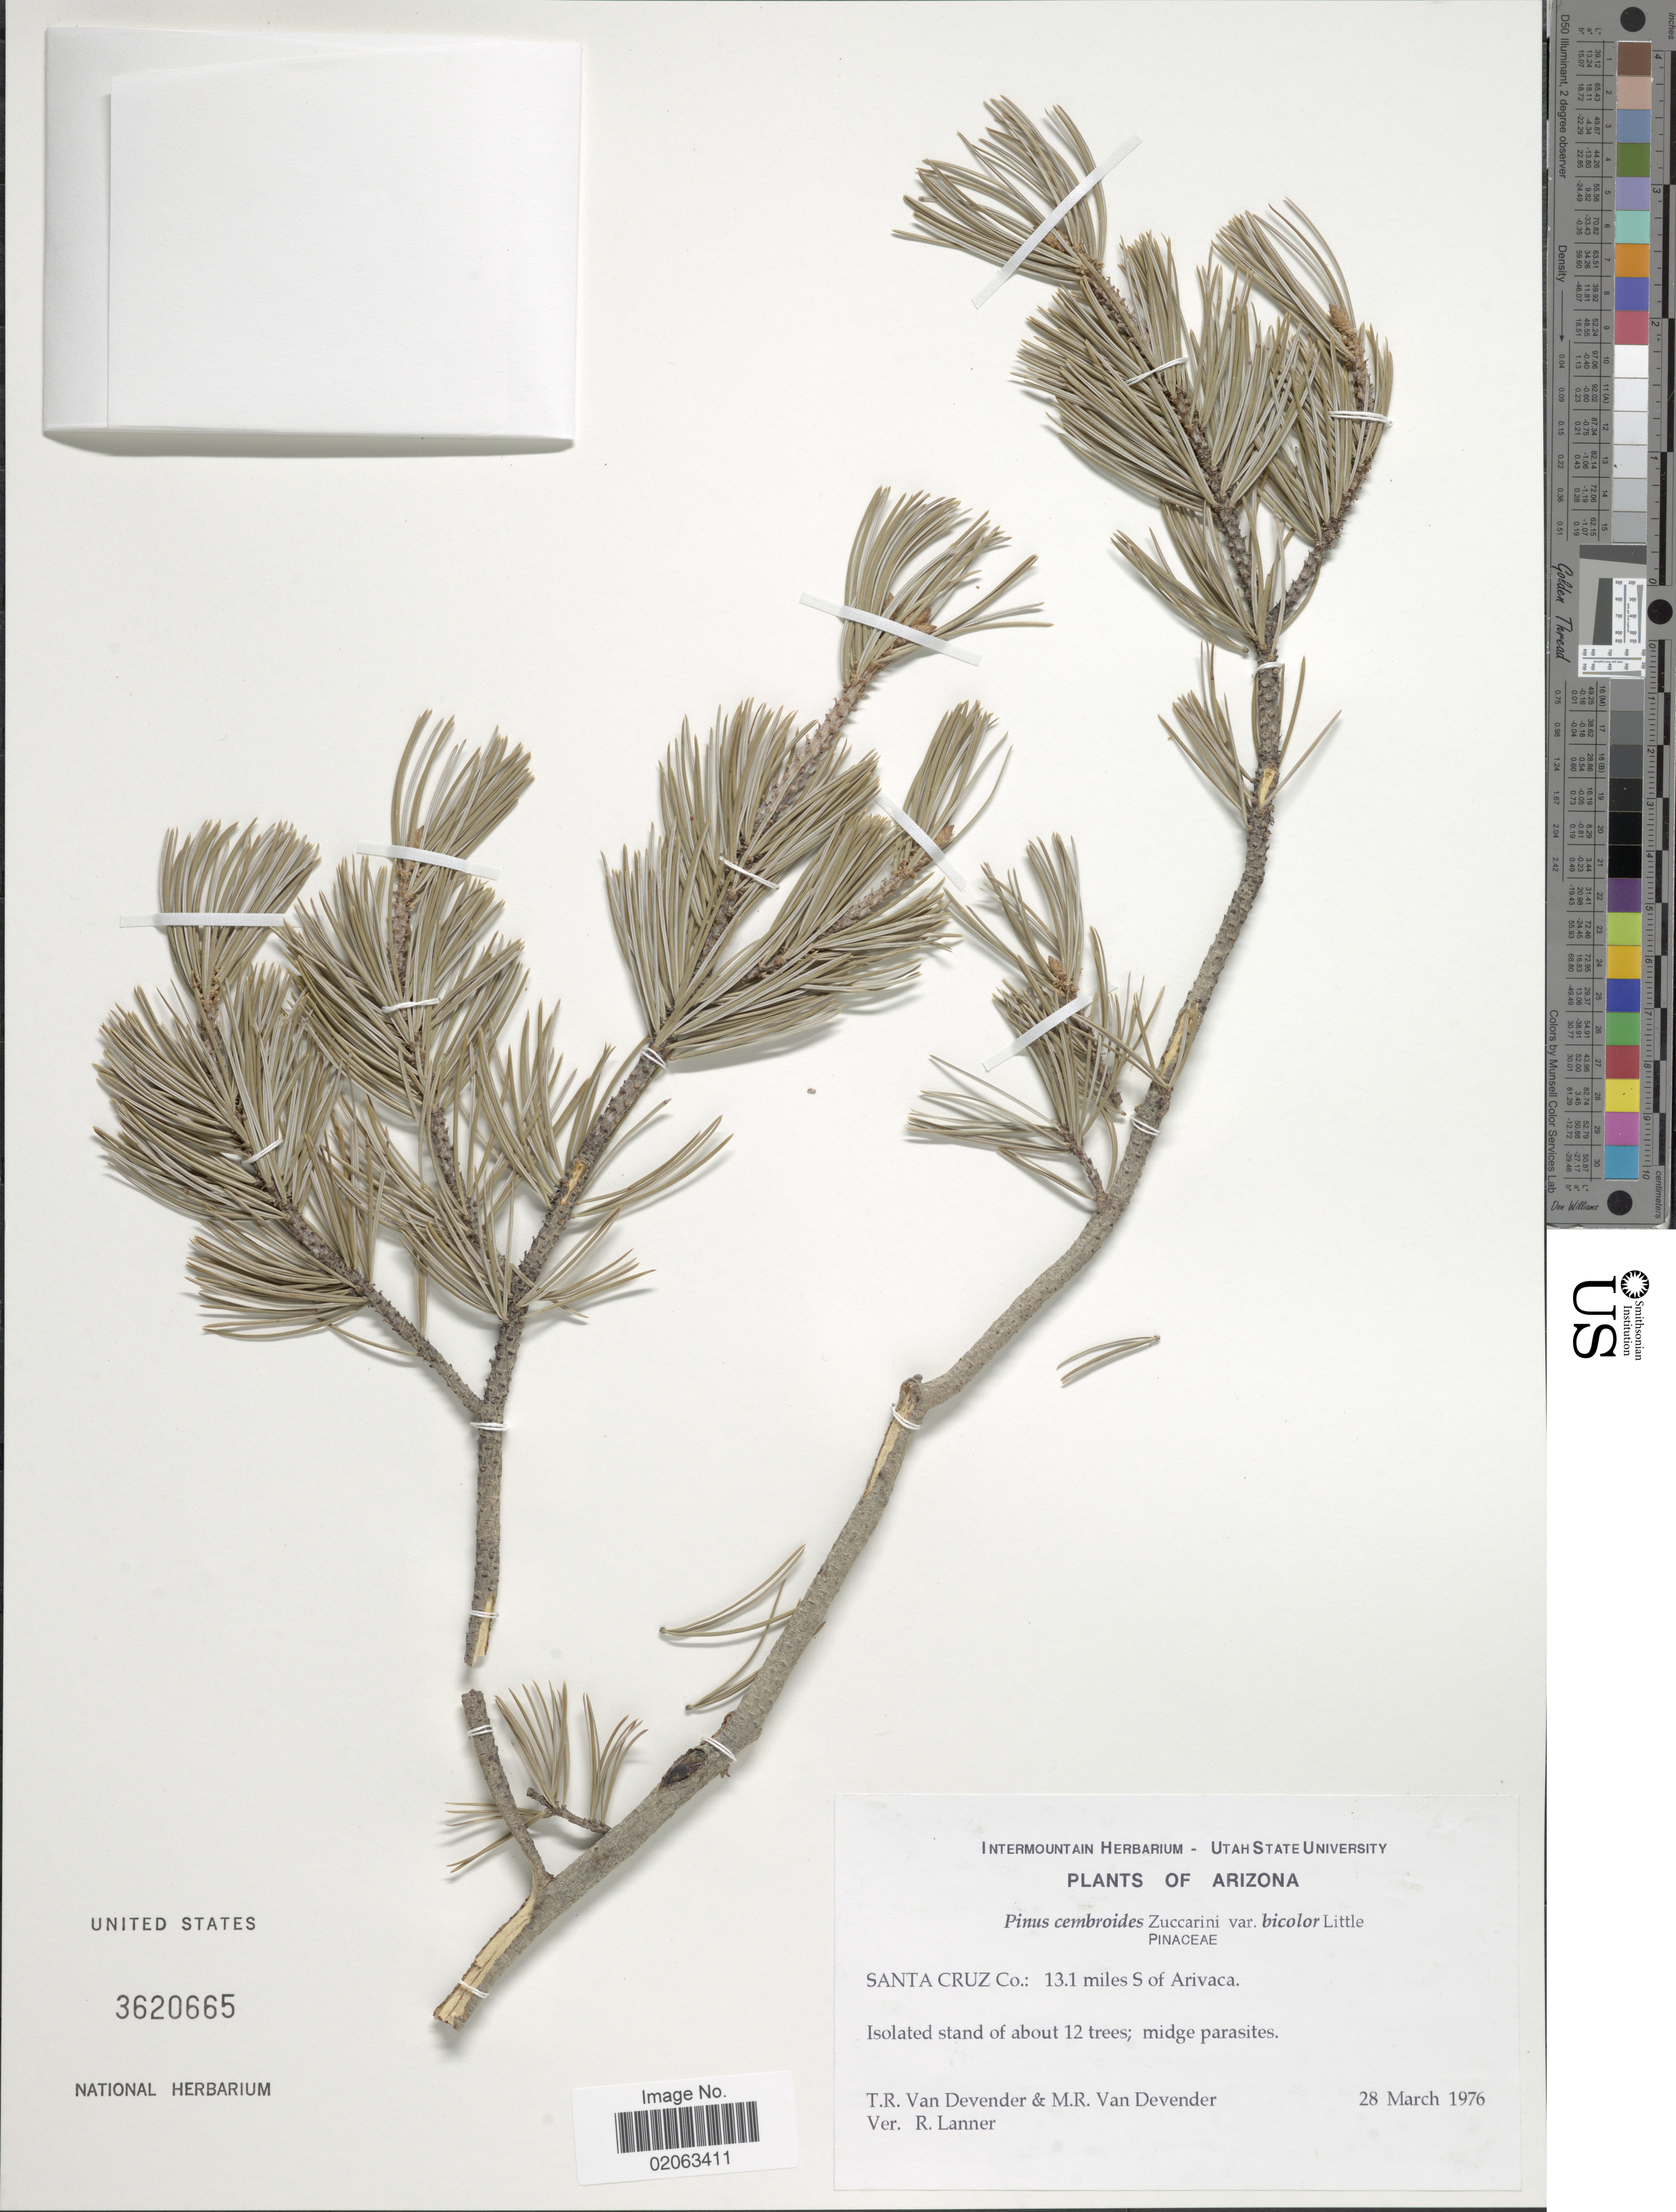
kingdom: Plantae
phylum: Tracheophyta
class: Pinopsida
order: Pinales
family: Pinaceae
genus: Pinus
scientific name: Pinus cembroides var. bicolor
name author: Little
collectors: T. R. Van Devender & M. Van Devender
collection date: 1976-03-28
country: United States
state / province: Arizona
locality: Santa Cruz Co.: 13.1 miles S of Arivaca.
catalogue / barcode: US 3620665